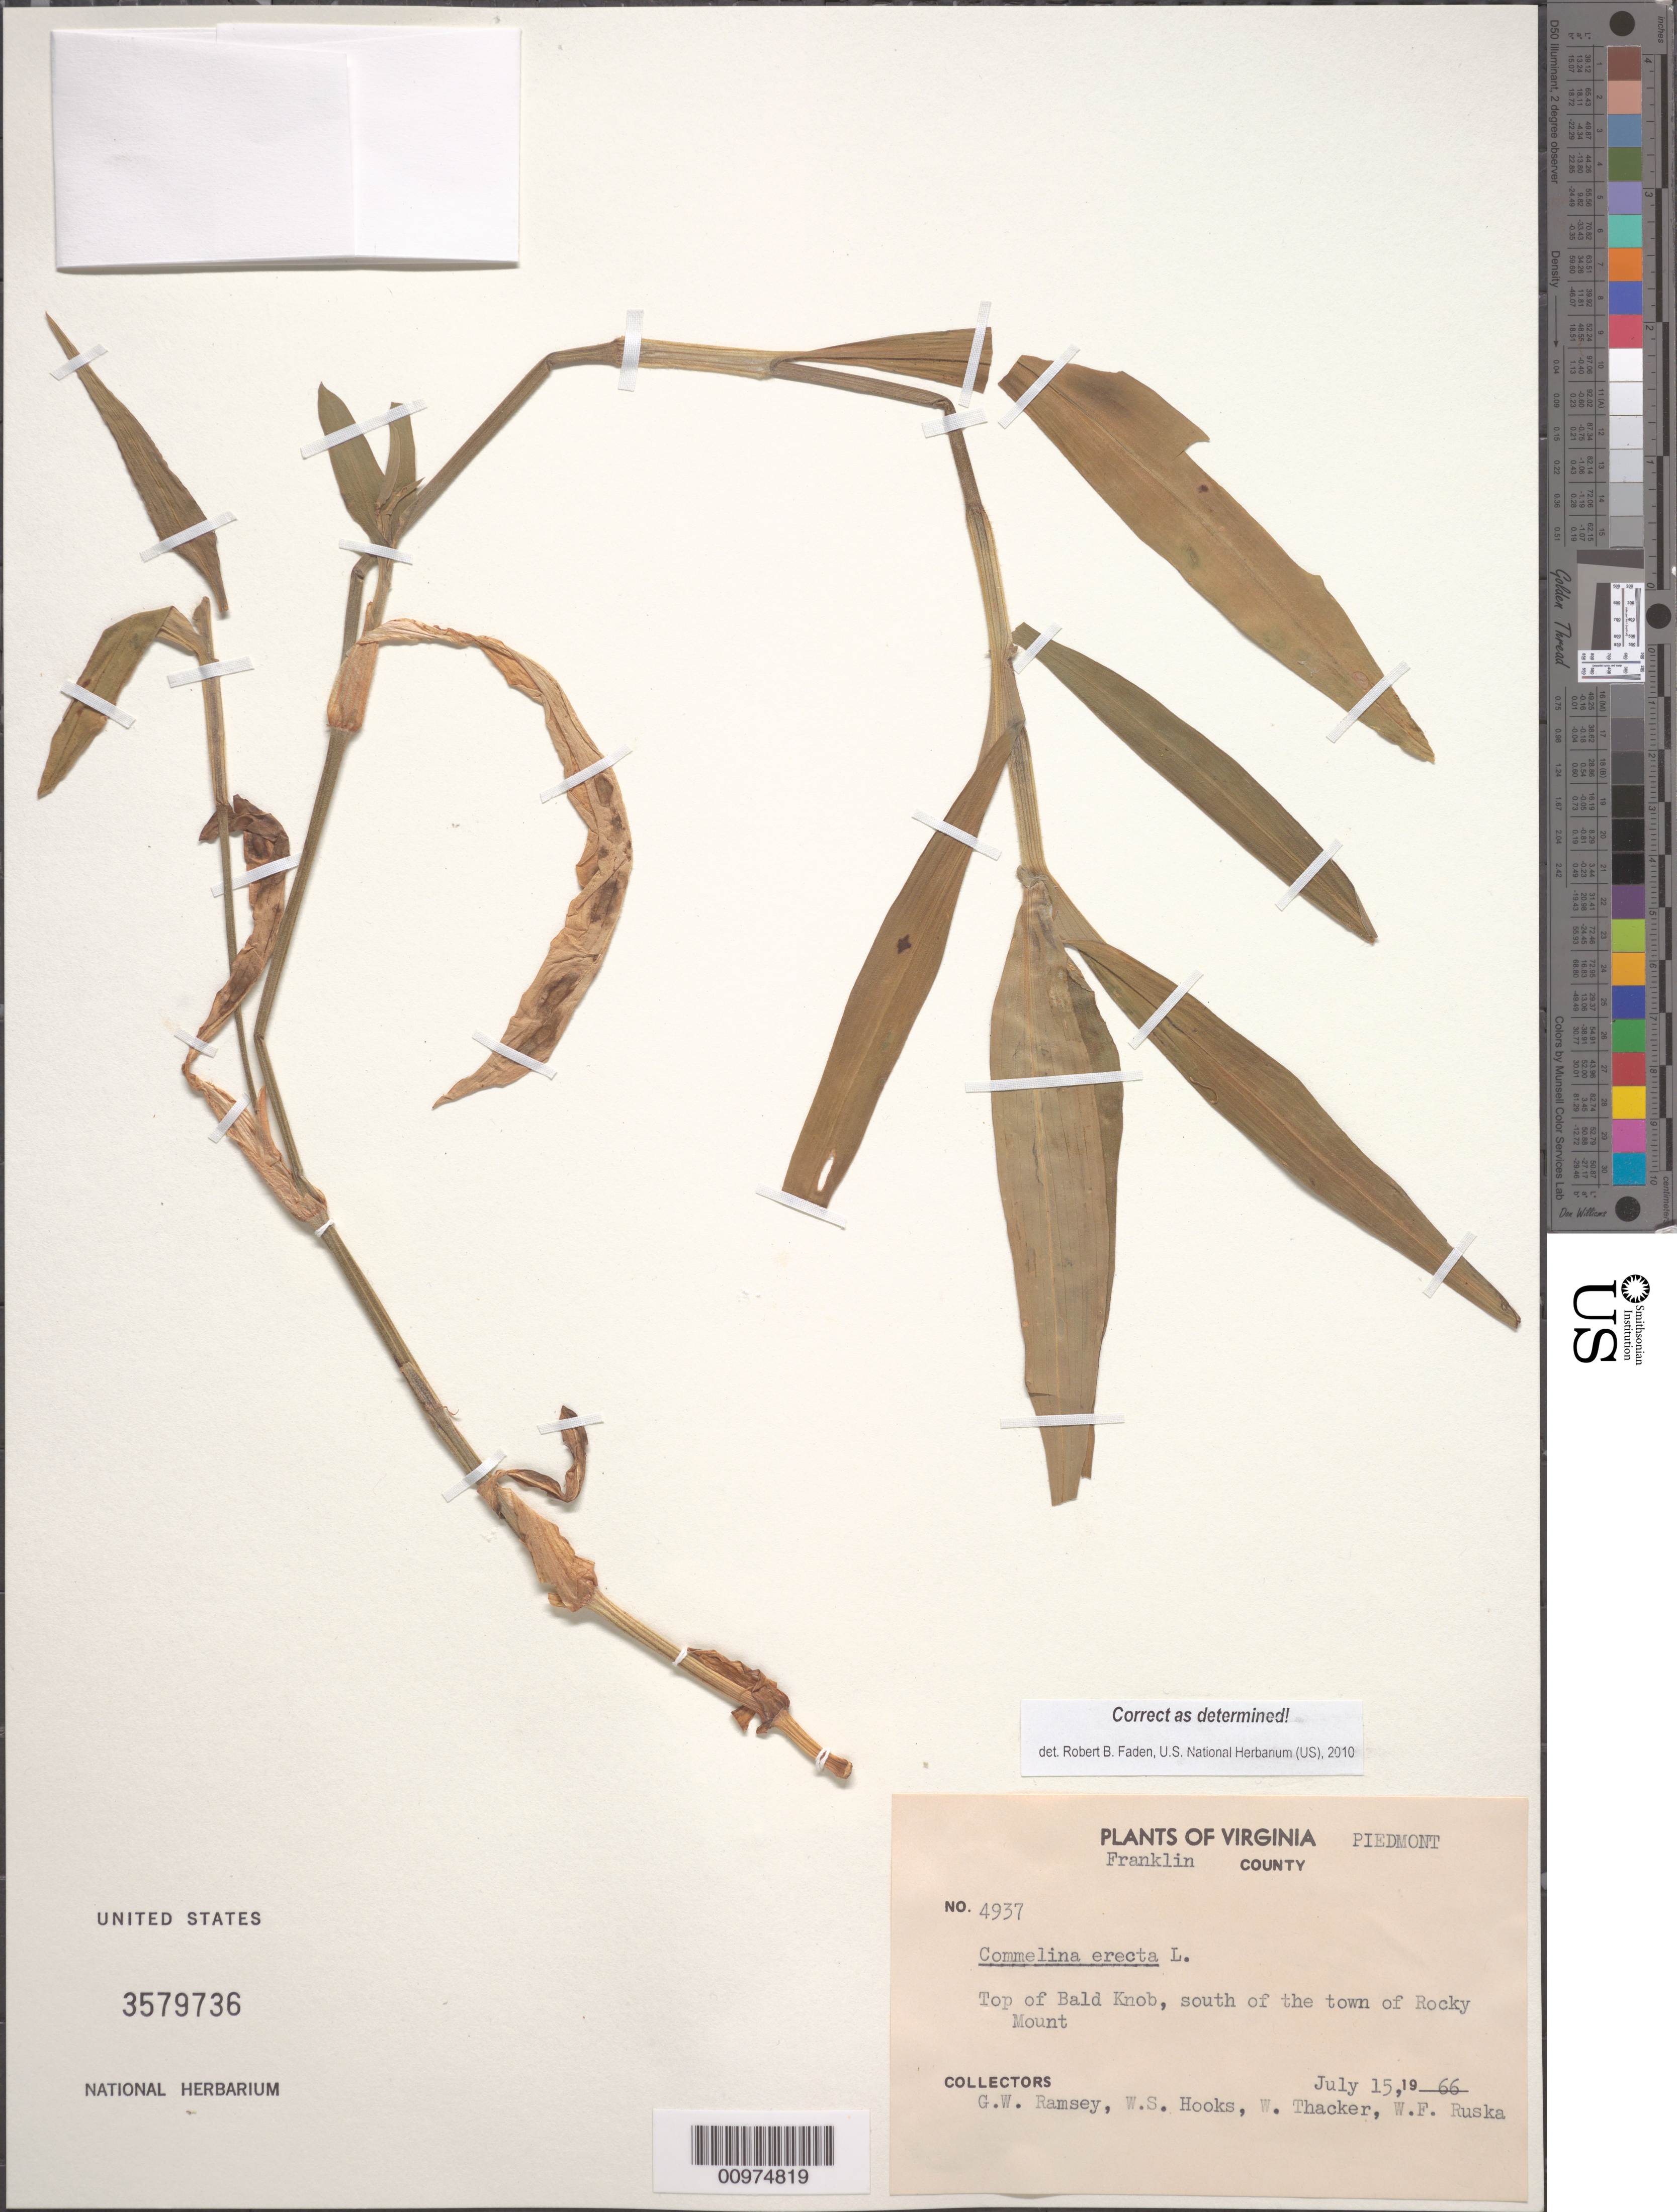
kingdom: Plantae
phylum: Tracheophyta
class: Liliopsida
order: Commelinales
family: Commelinaceae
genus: Commelina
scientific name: Commelina erecta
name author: L.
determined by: Faden, Robert B., (US), Smithsonian Institution - National Museum of Natural History (UNITED STATES)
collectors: G. Ramsey et al.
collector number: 4937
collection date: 1966-07-15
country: United States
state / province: Virginia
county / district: City of Franklin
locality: Top of Bald Knob, south of the town of Rocky Mount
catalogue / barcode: US 3579736